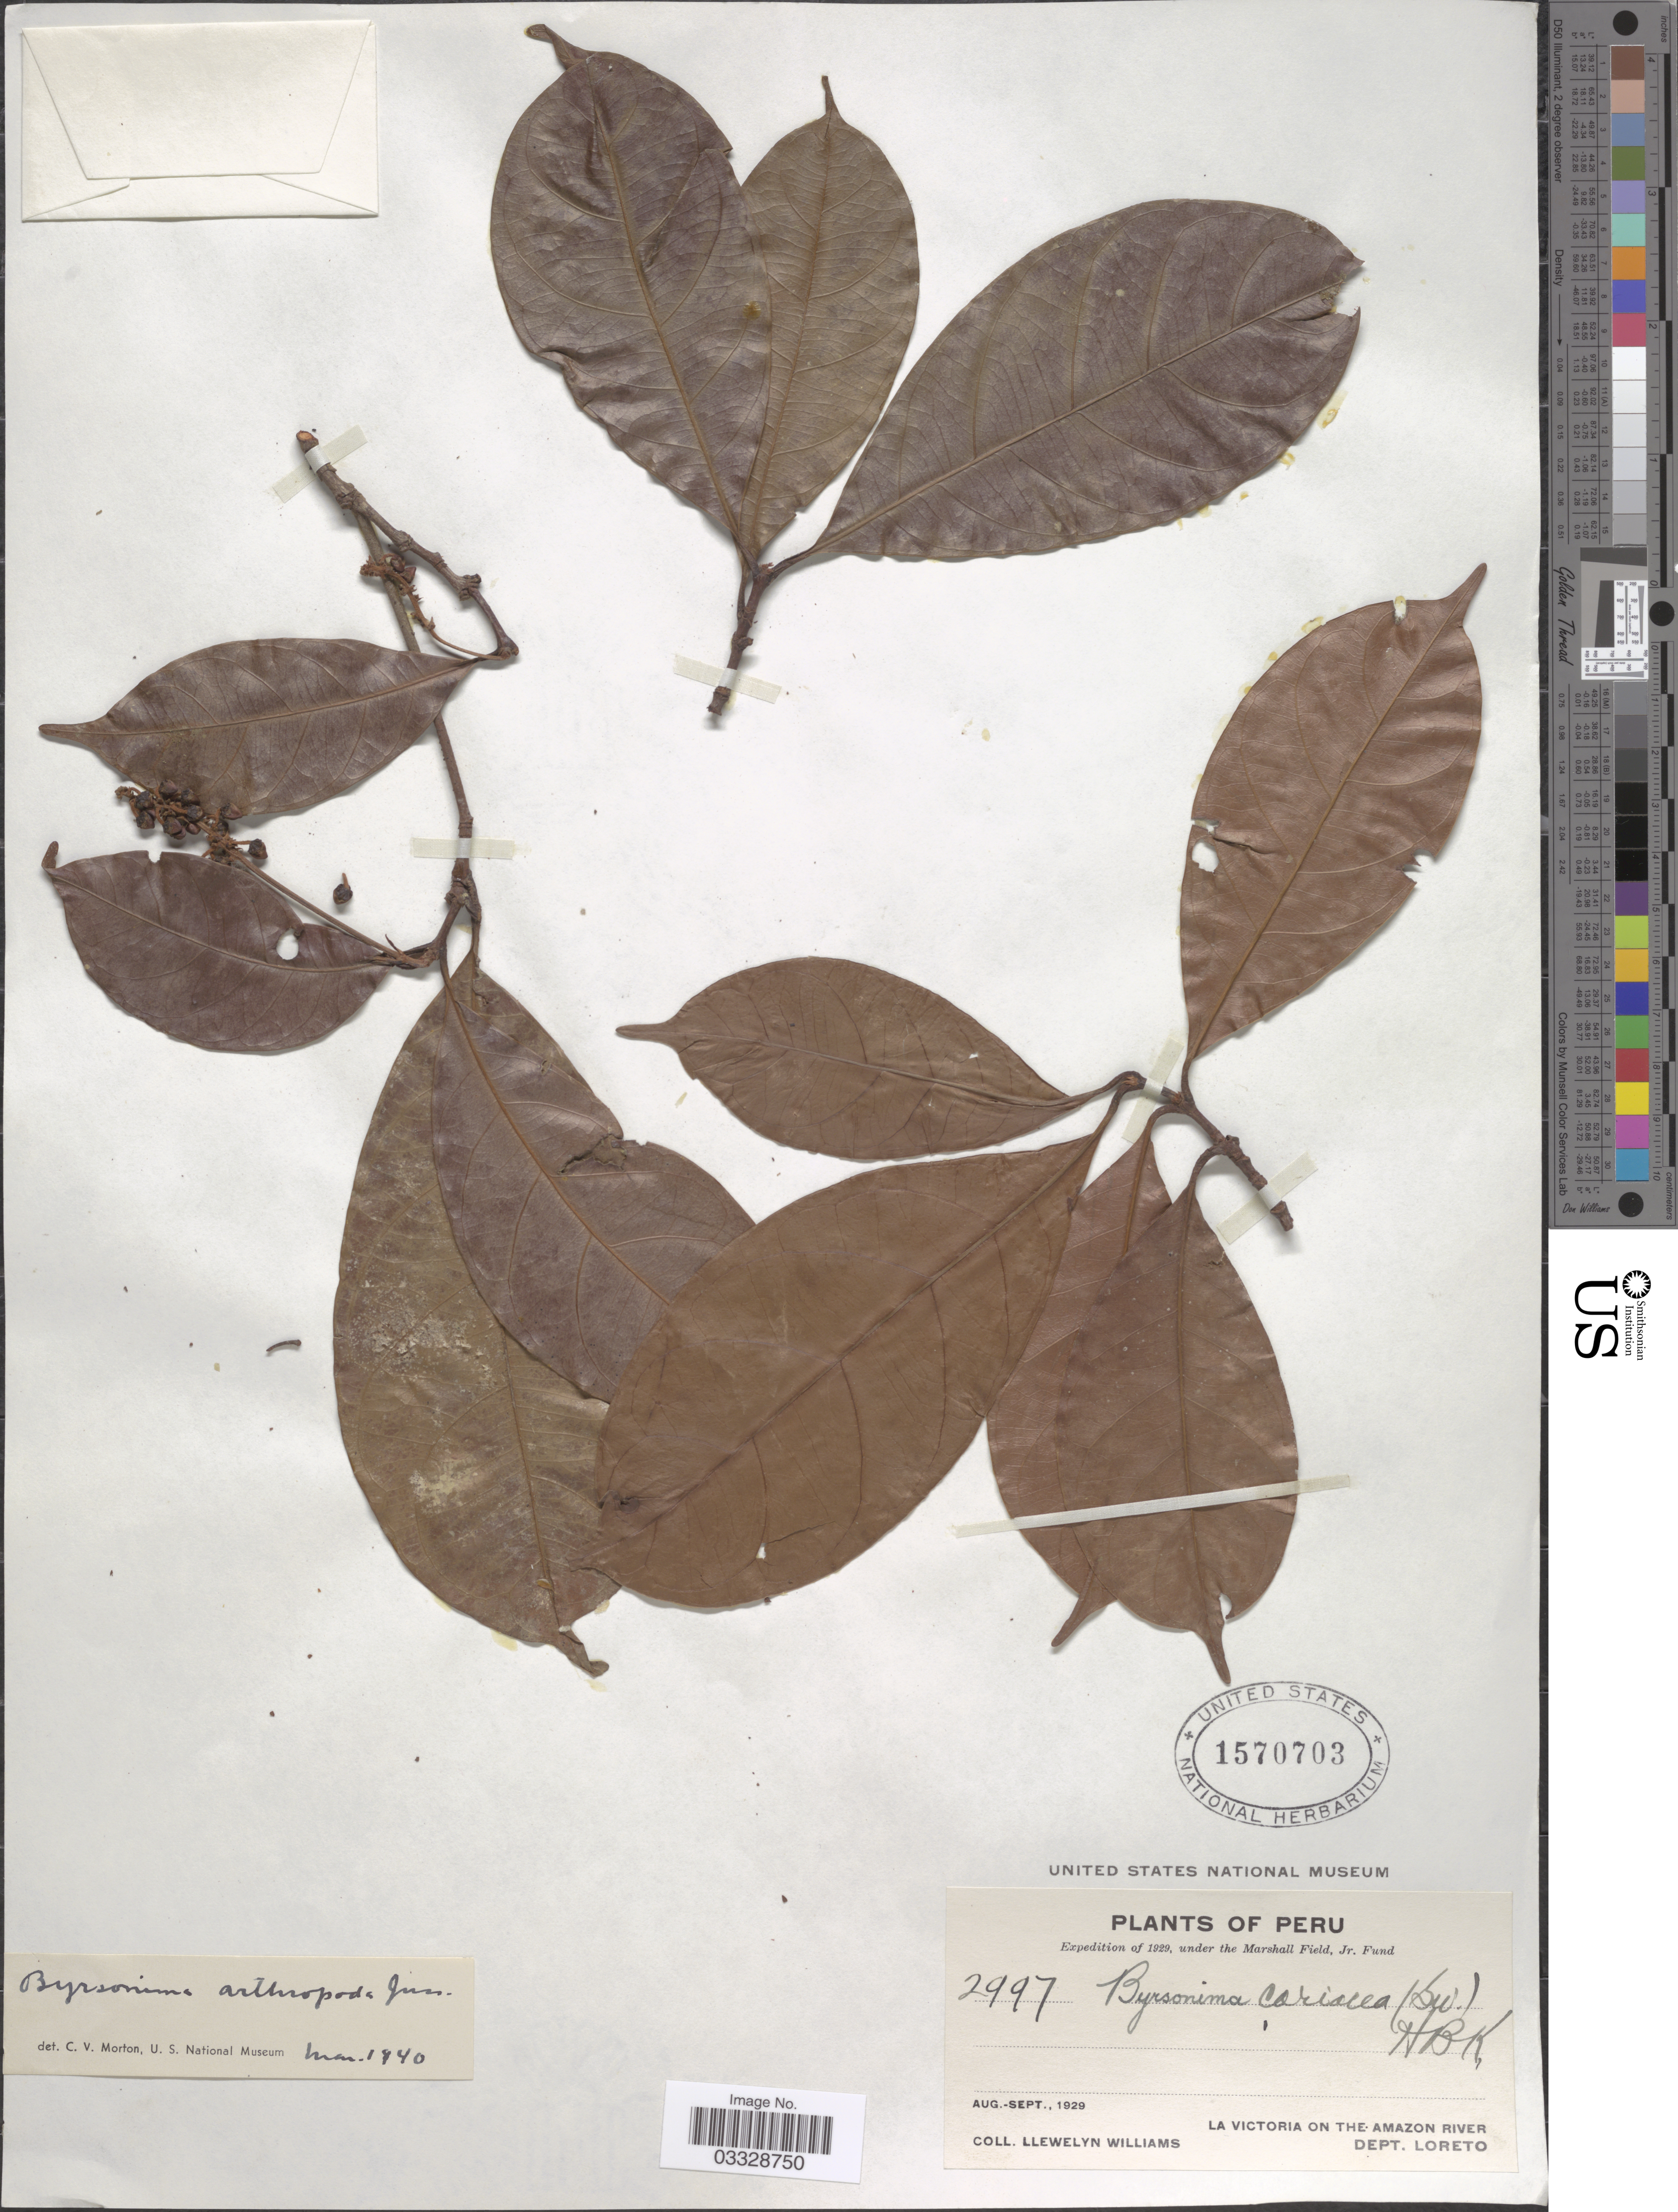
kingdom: Plantae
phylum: Tracheophyta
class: Magnoliopsida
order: Malpighiales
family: Malpighiaceae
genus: Byrsonima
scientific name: Byrsonima arthropoda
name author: A. Juss.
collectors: Ll. Williams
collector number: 2997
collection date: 1929-08/1929-09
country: Peru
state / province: Loreto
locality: La Victoria on the Amazon River. Dept. Loreto.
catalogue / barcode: US 1570703